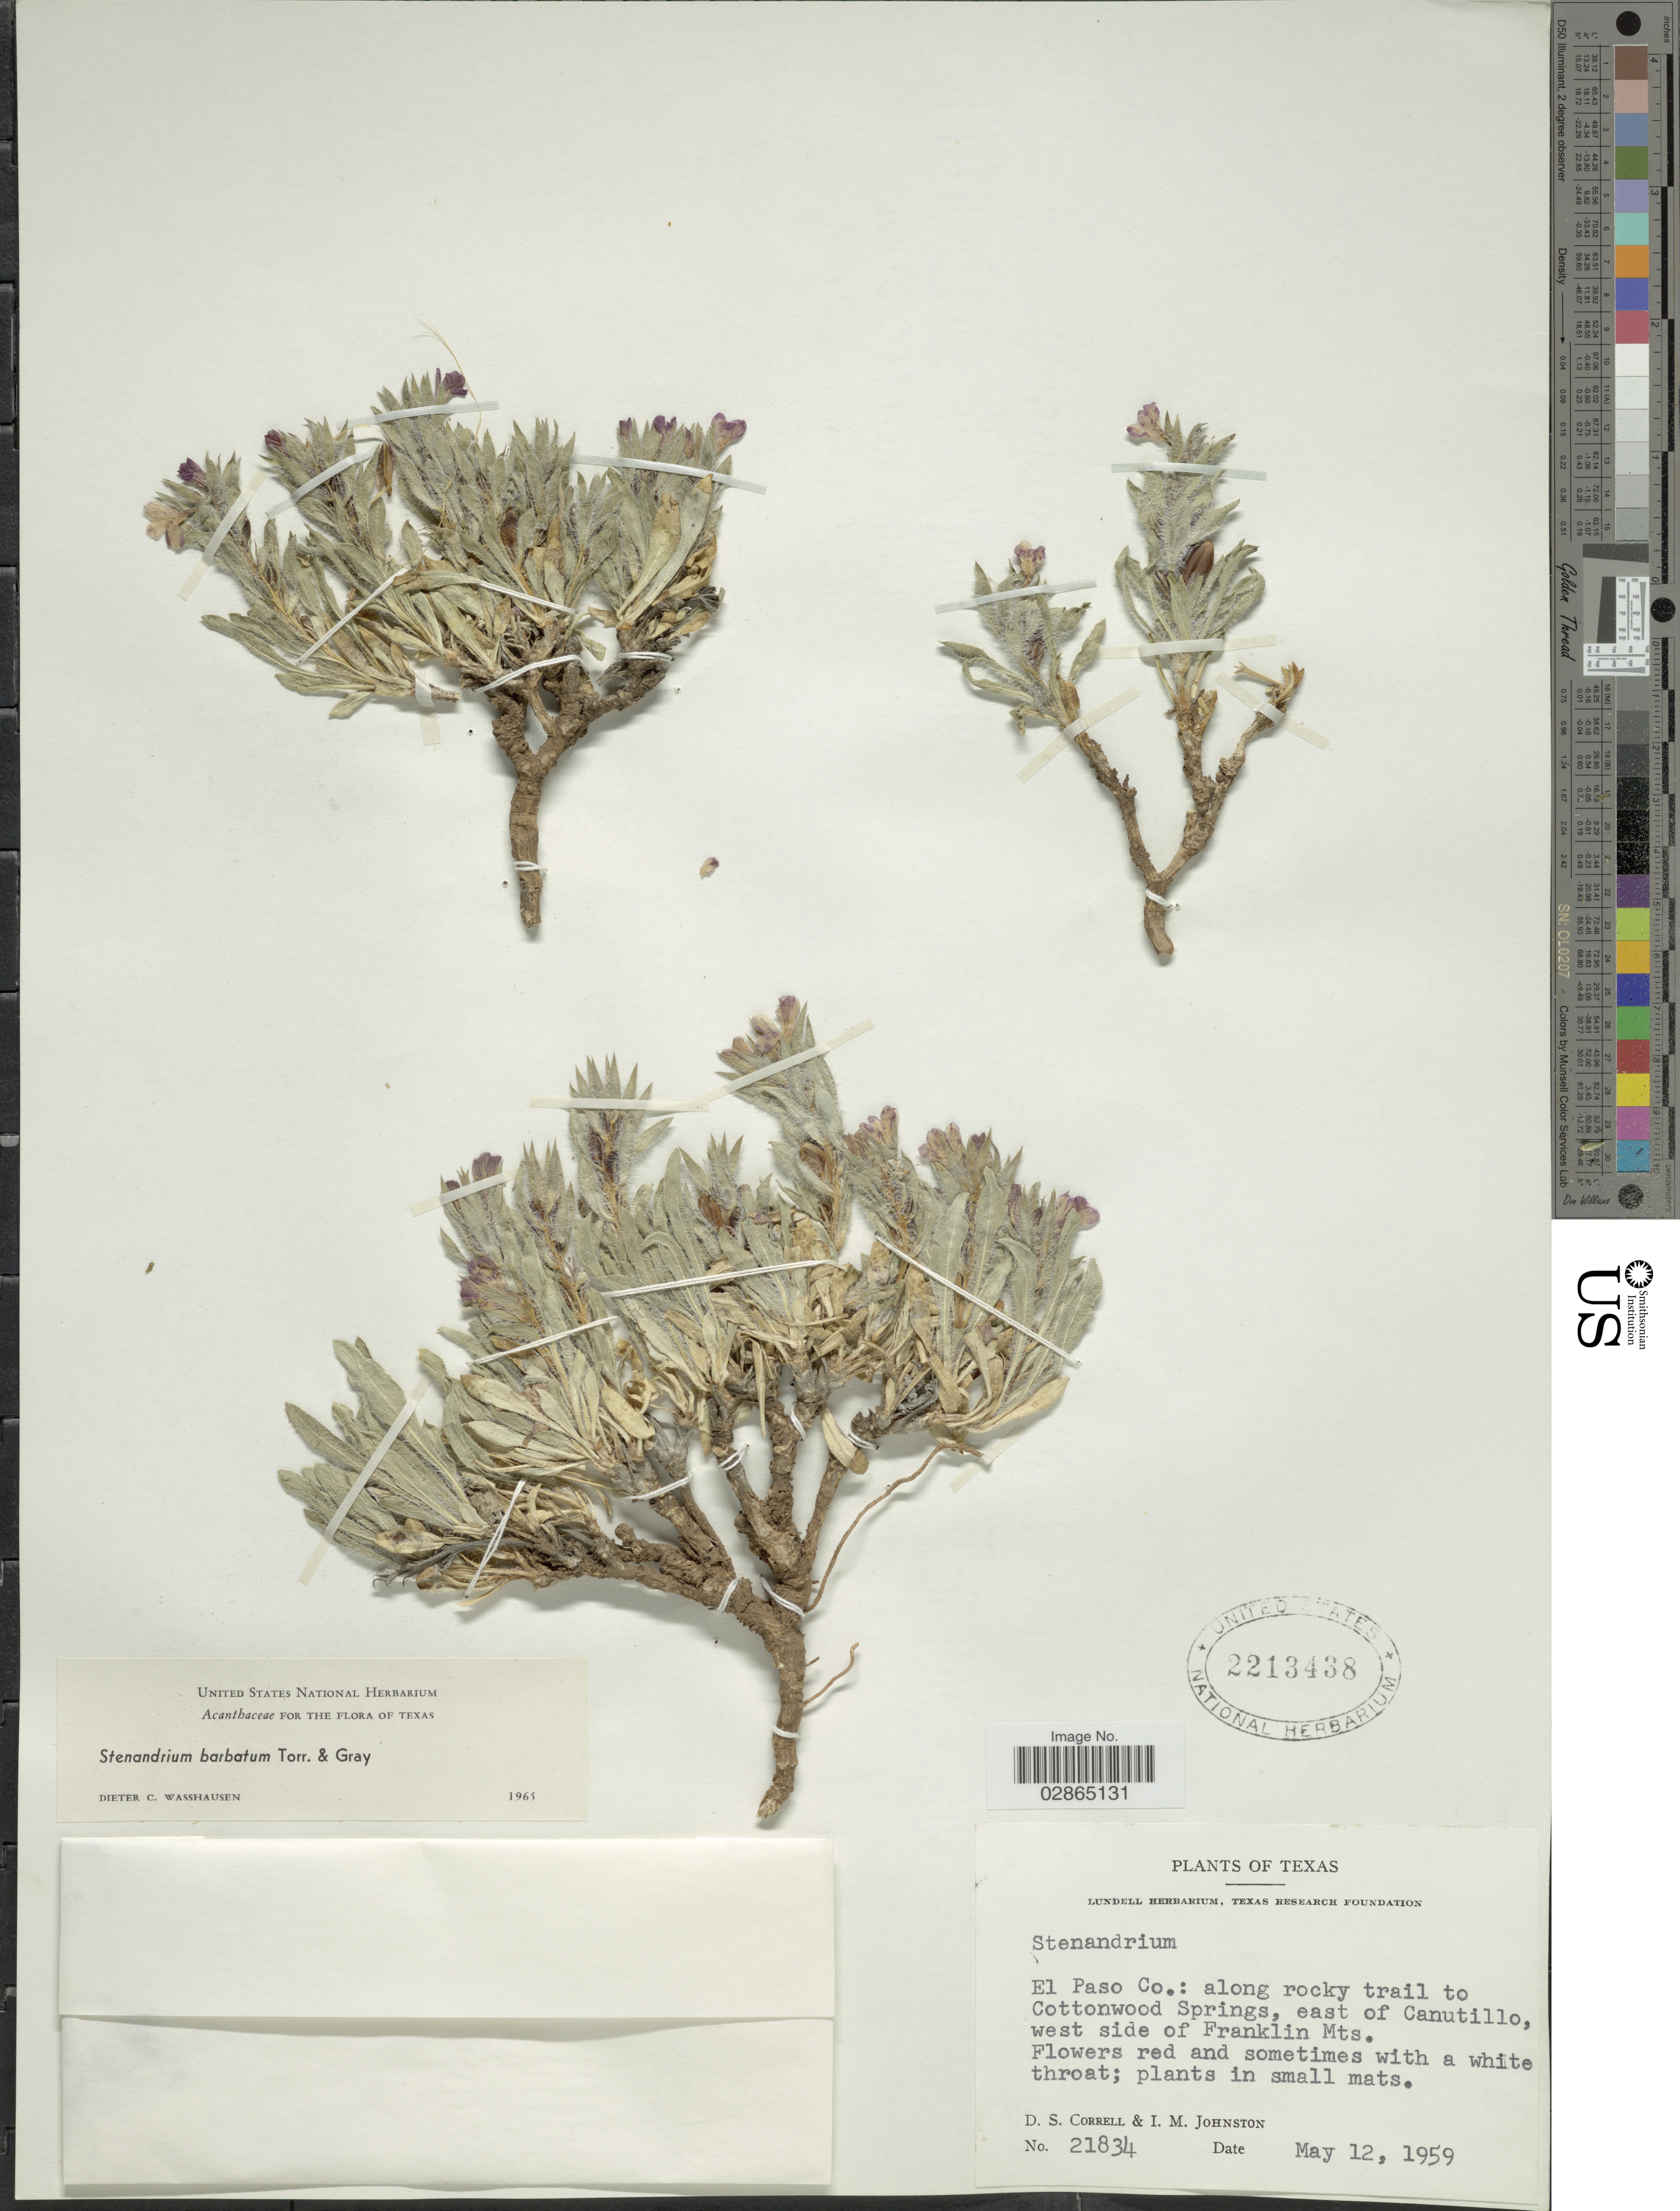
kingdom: Plantae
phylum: Tracheophyta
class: Magnoliopsida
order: Lamiales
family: Acanthaceae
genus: Stenandrium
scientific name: Stenandrium barbatum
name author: Torr. & A. Gray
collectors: D. S. Correll & I.M. Johnston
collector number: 21834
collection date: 1959-05-12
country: United States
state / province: Texas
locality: El Paso Co.: along rocky trail to Cottonwood Springs, east of Canutillo, west side of Franklin Mts.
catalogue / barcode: US 2213438